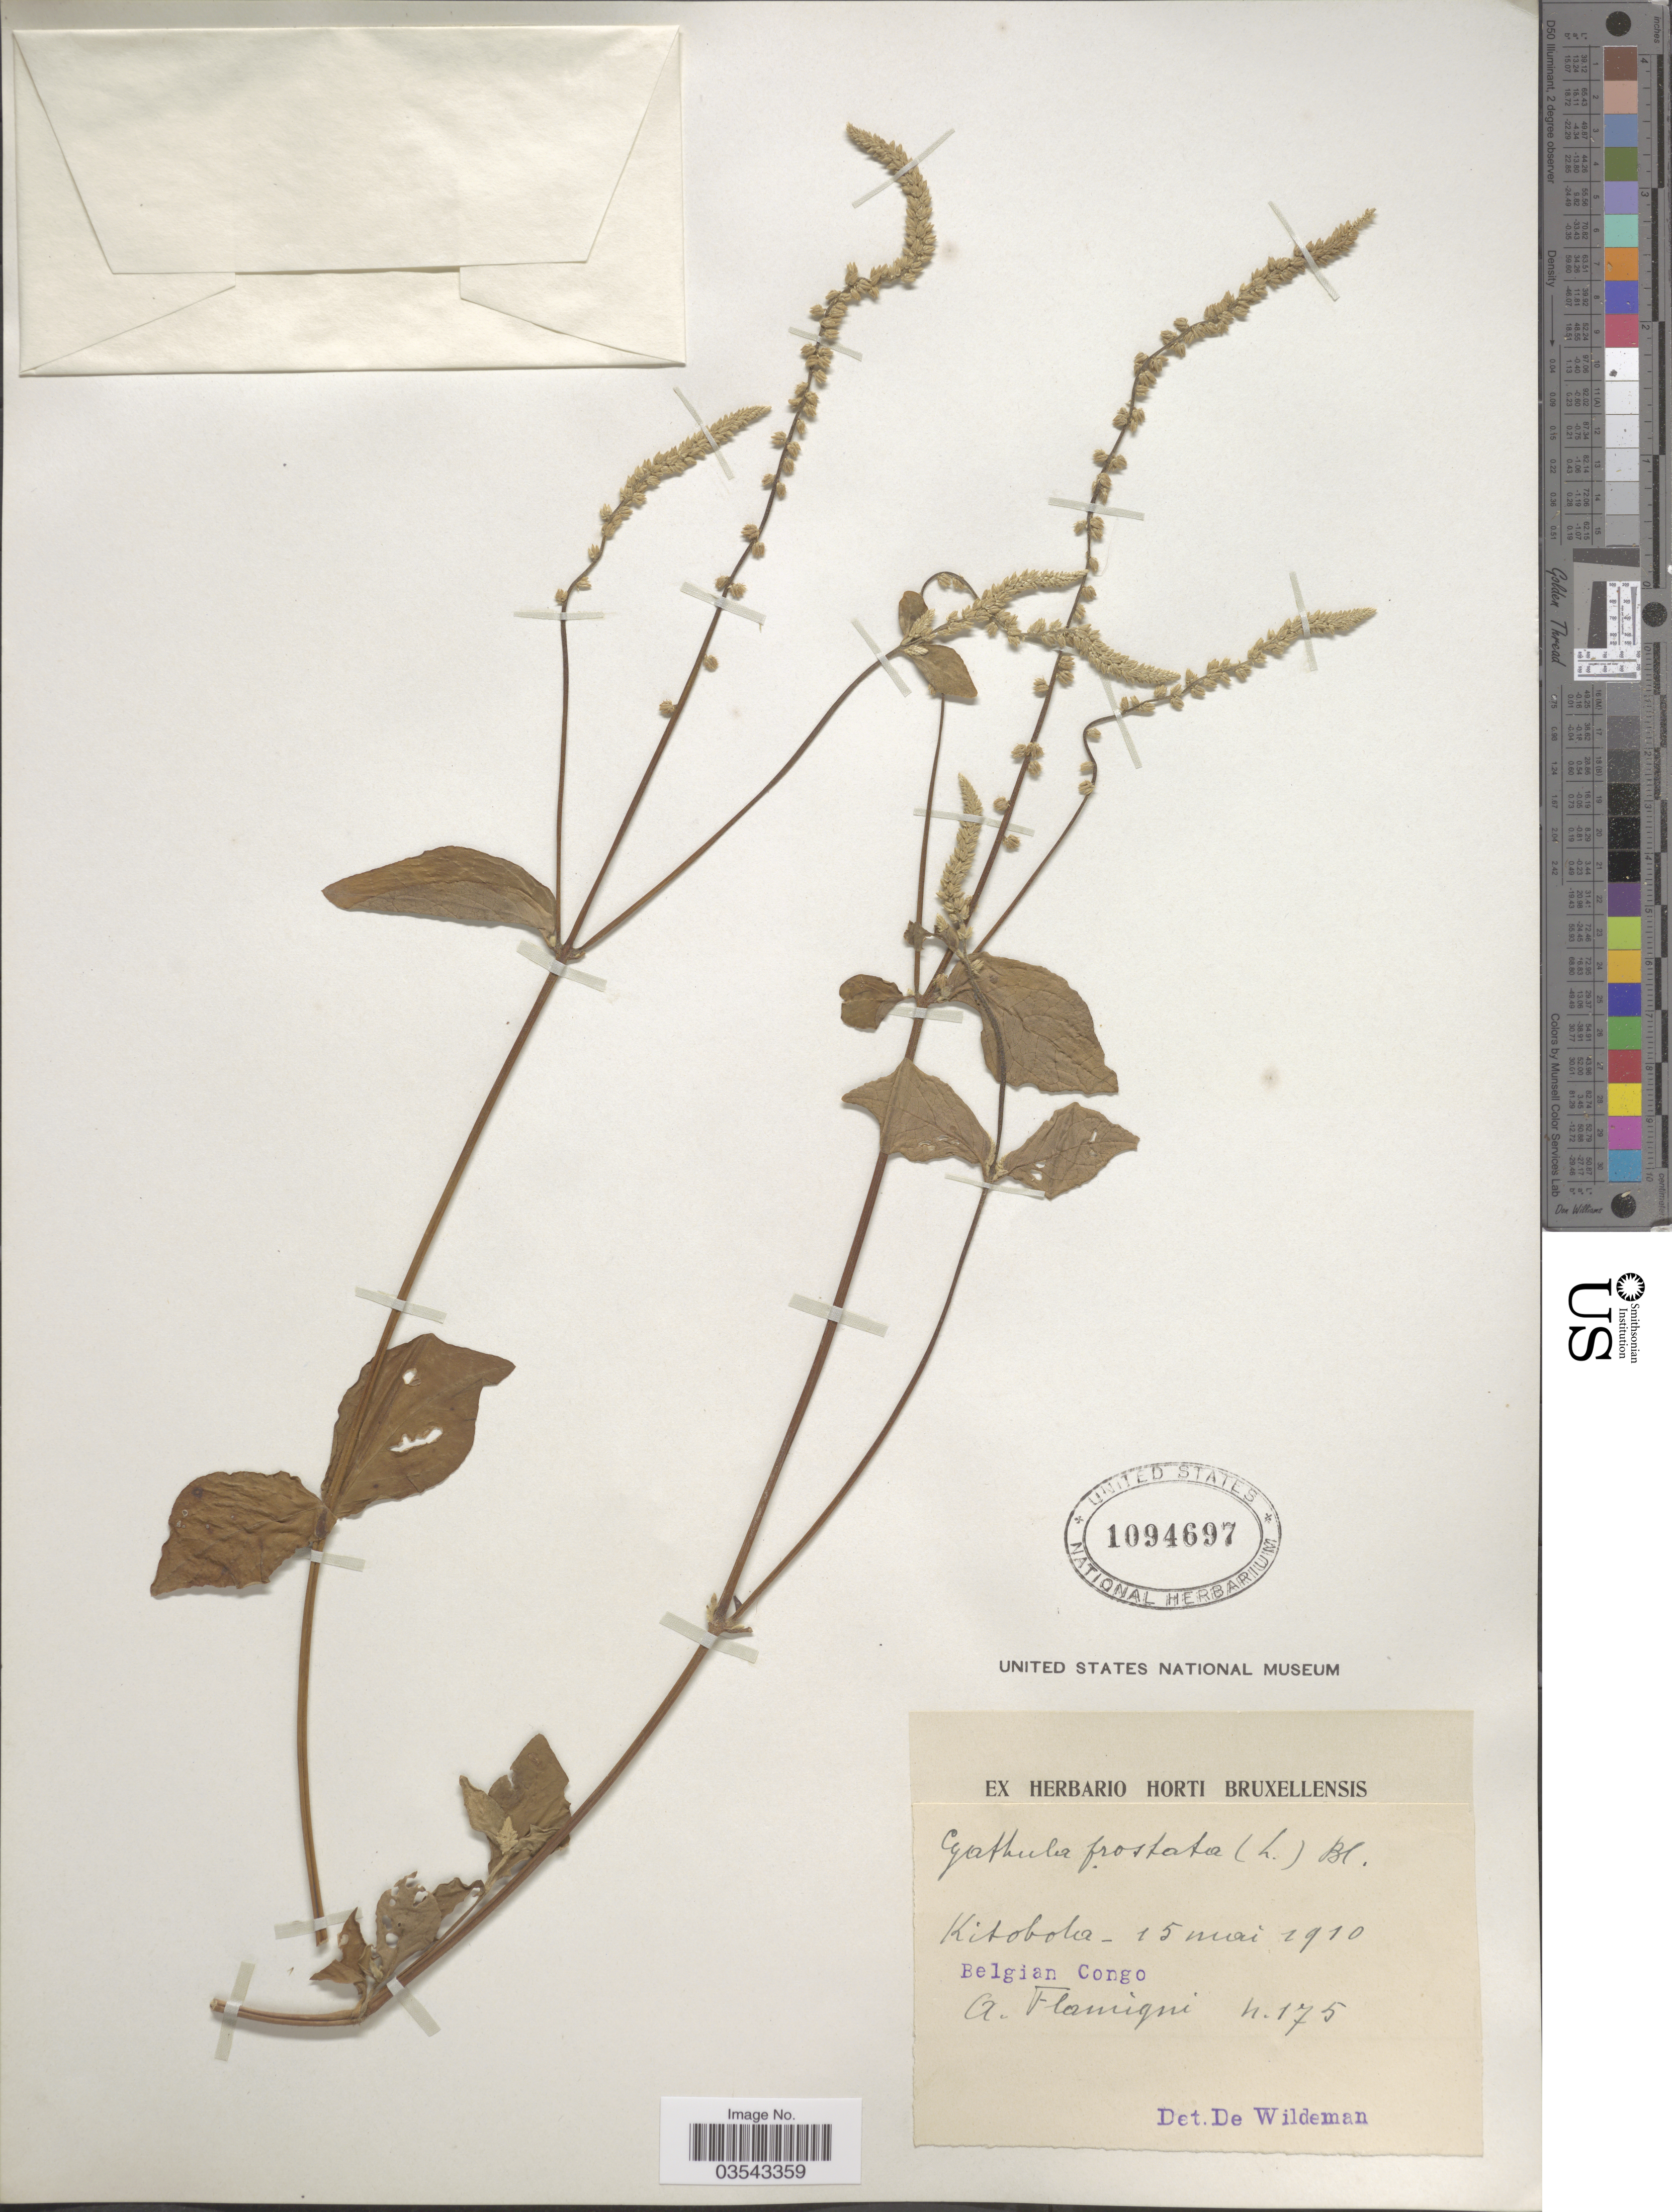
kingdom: Plantae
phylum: Tracheophyta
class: Magnoliopsida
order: Caryophyllales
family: Amaranthaceae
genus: Cyathula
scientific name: Cyathula prostrata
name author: (L.) Blume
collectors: A. Flamigni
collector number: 175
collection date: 1910-05-15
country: Congo, Democratic Republic of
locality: Kitobola. Belgian Congo.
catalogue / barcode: US 1094697